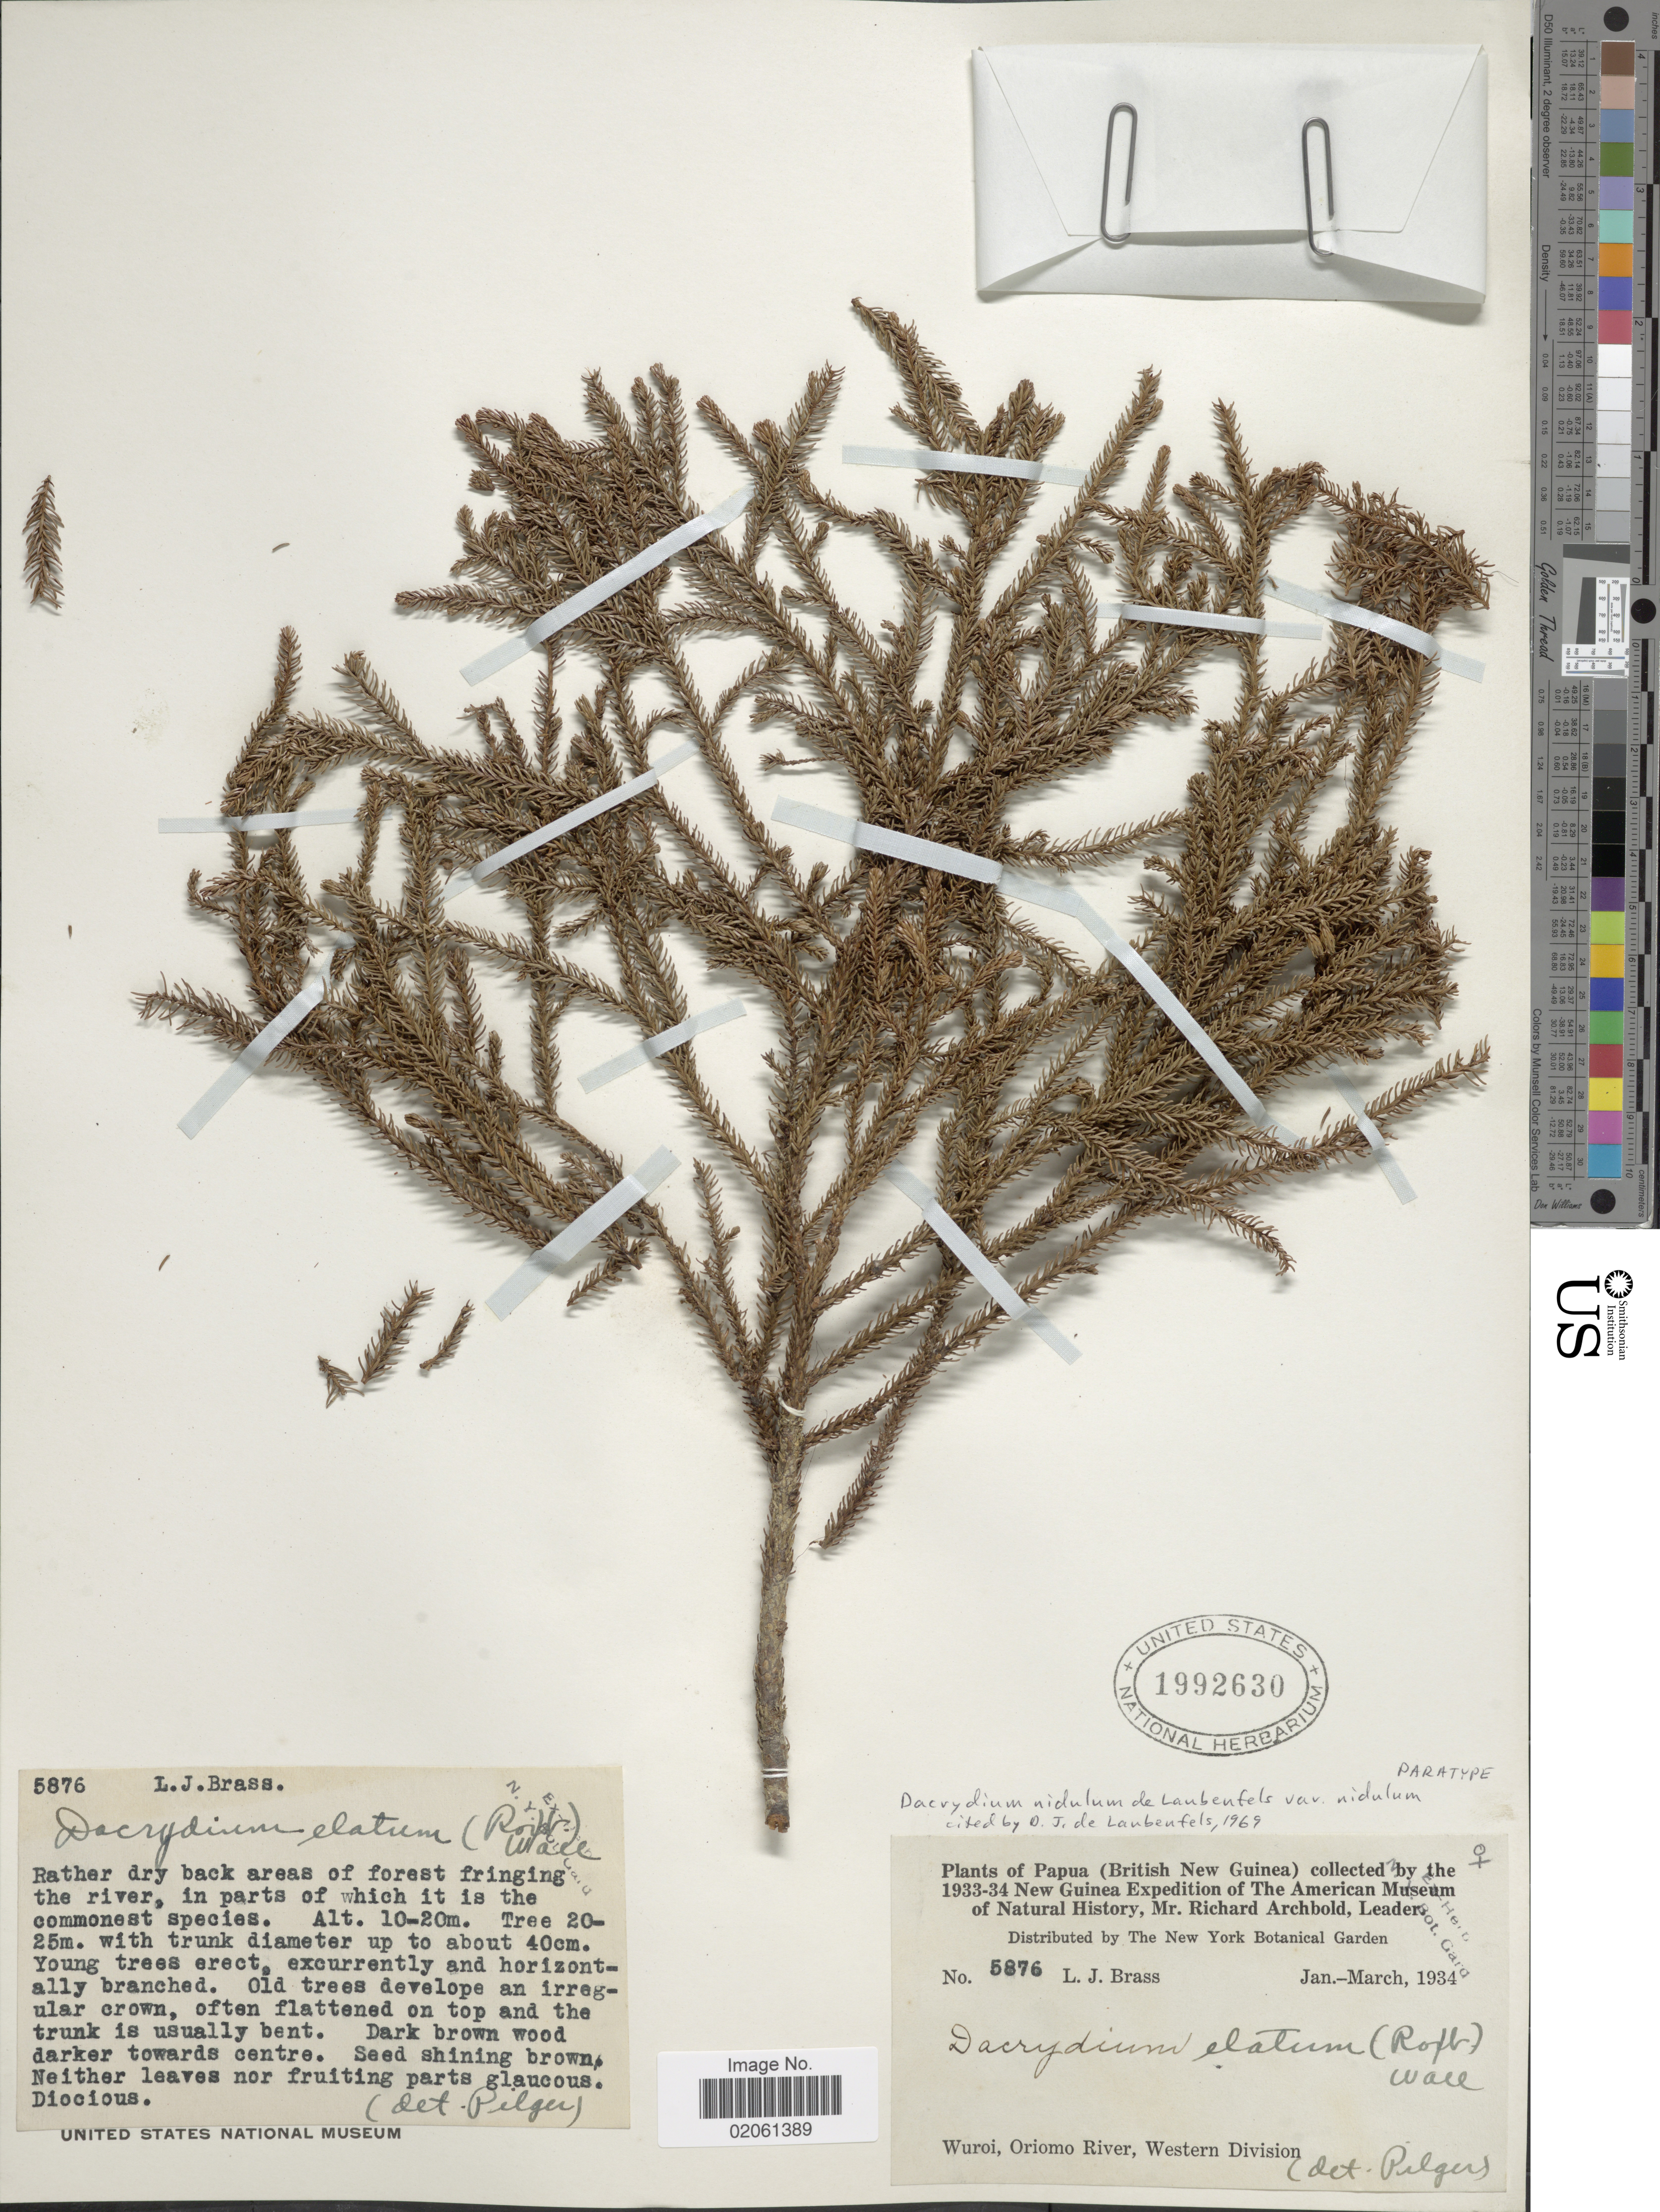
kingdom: Plantae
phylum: Tracheophyta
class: Pinopsida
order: Pinales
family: Podocarpaceae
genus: Dacrydium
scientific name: Dacrydium nidulum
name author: de Laub.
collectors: L. J. Brass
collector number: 5876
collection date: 1934-01/1934-03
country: Papua New Guinea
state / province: Manus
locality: Papua (British New Guinea). Wuroi, Oriomo River, Western Division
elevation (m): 10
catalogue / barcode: US 1992630